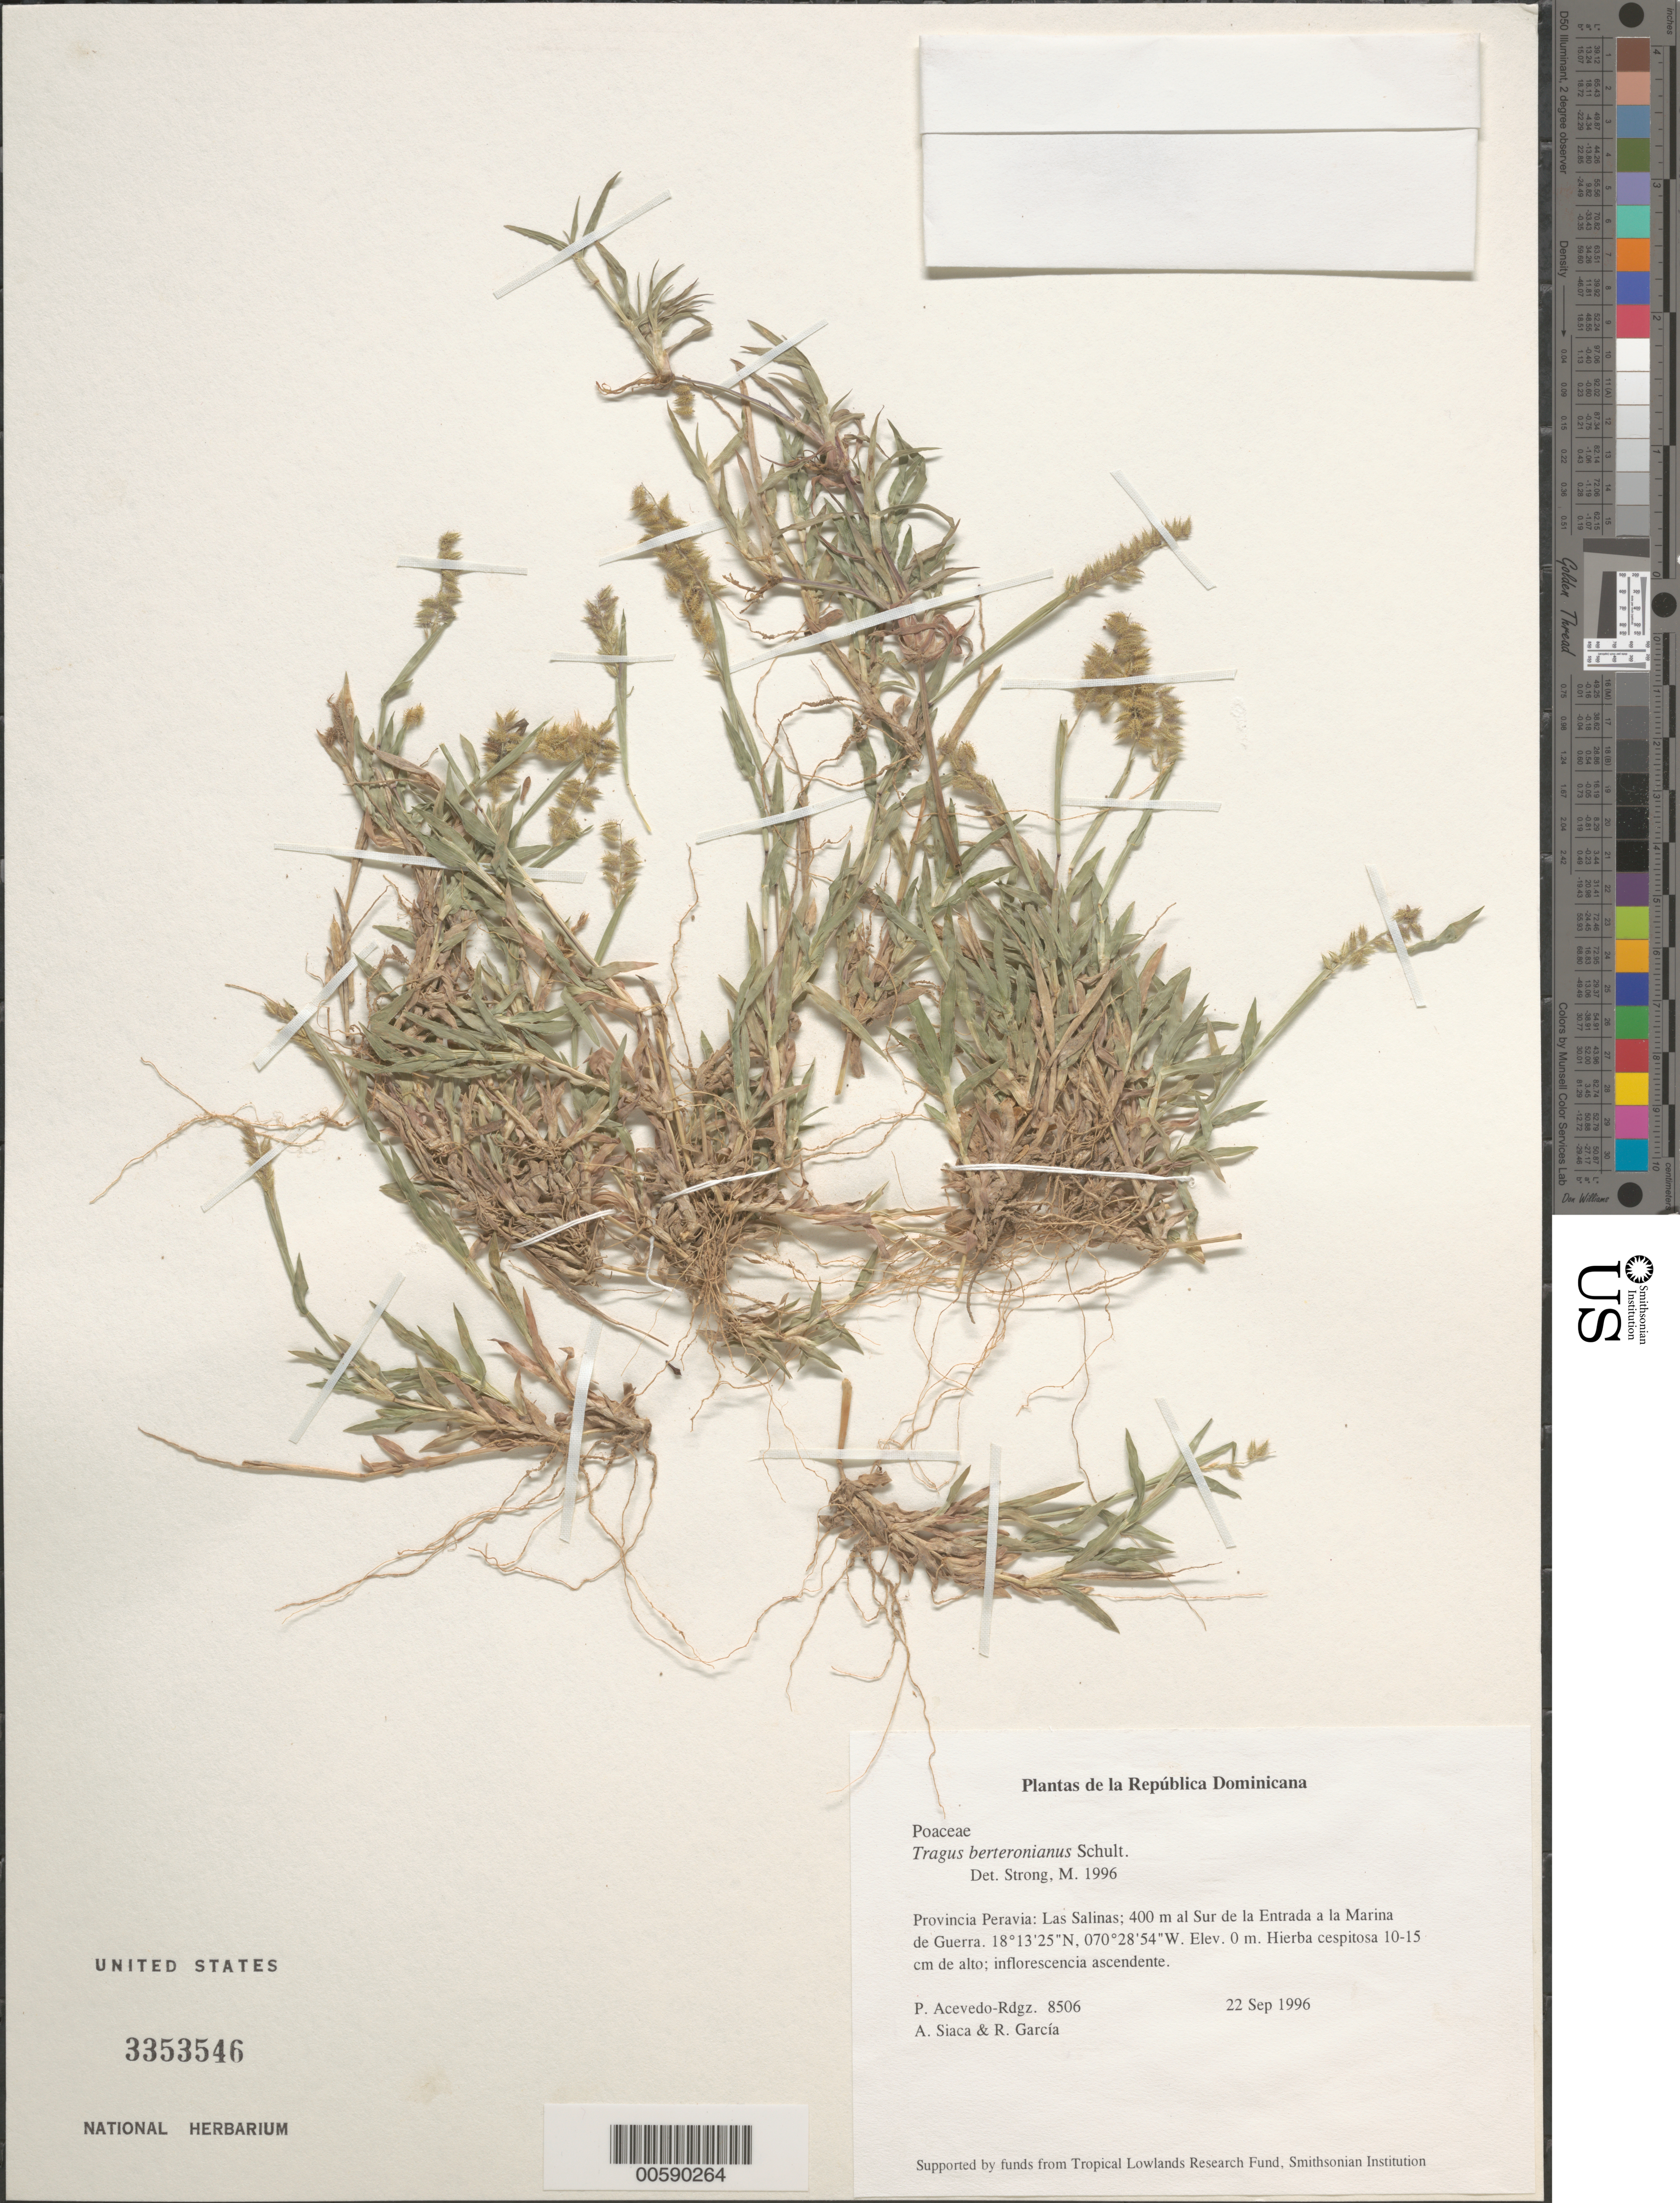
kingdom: Plantae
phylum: Tracheophyta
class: Liliopsida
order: Poales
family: Poaceae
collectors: P. Acevedo-Rodr., A. Siaca & R. G. García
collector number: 8506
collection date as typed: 22 Sep 1996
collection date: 1996-09-22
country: Dominican Republic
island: Hispaniola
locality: Provincia Peravia: Las Salinas; 400 m al Sur de la Entrada a la Marina de guerra.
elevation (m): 0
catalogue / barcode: US 3353546